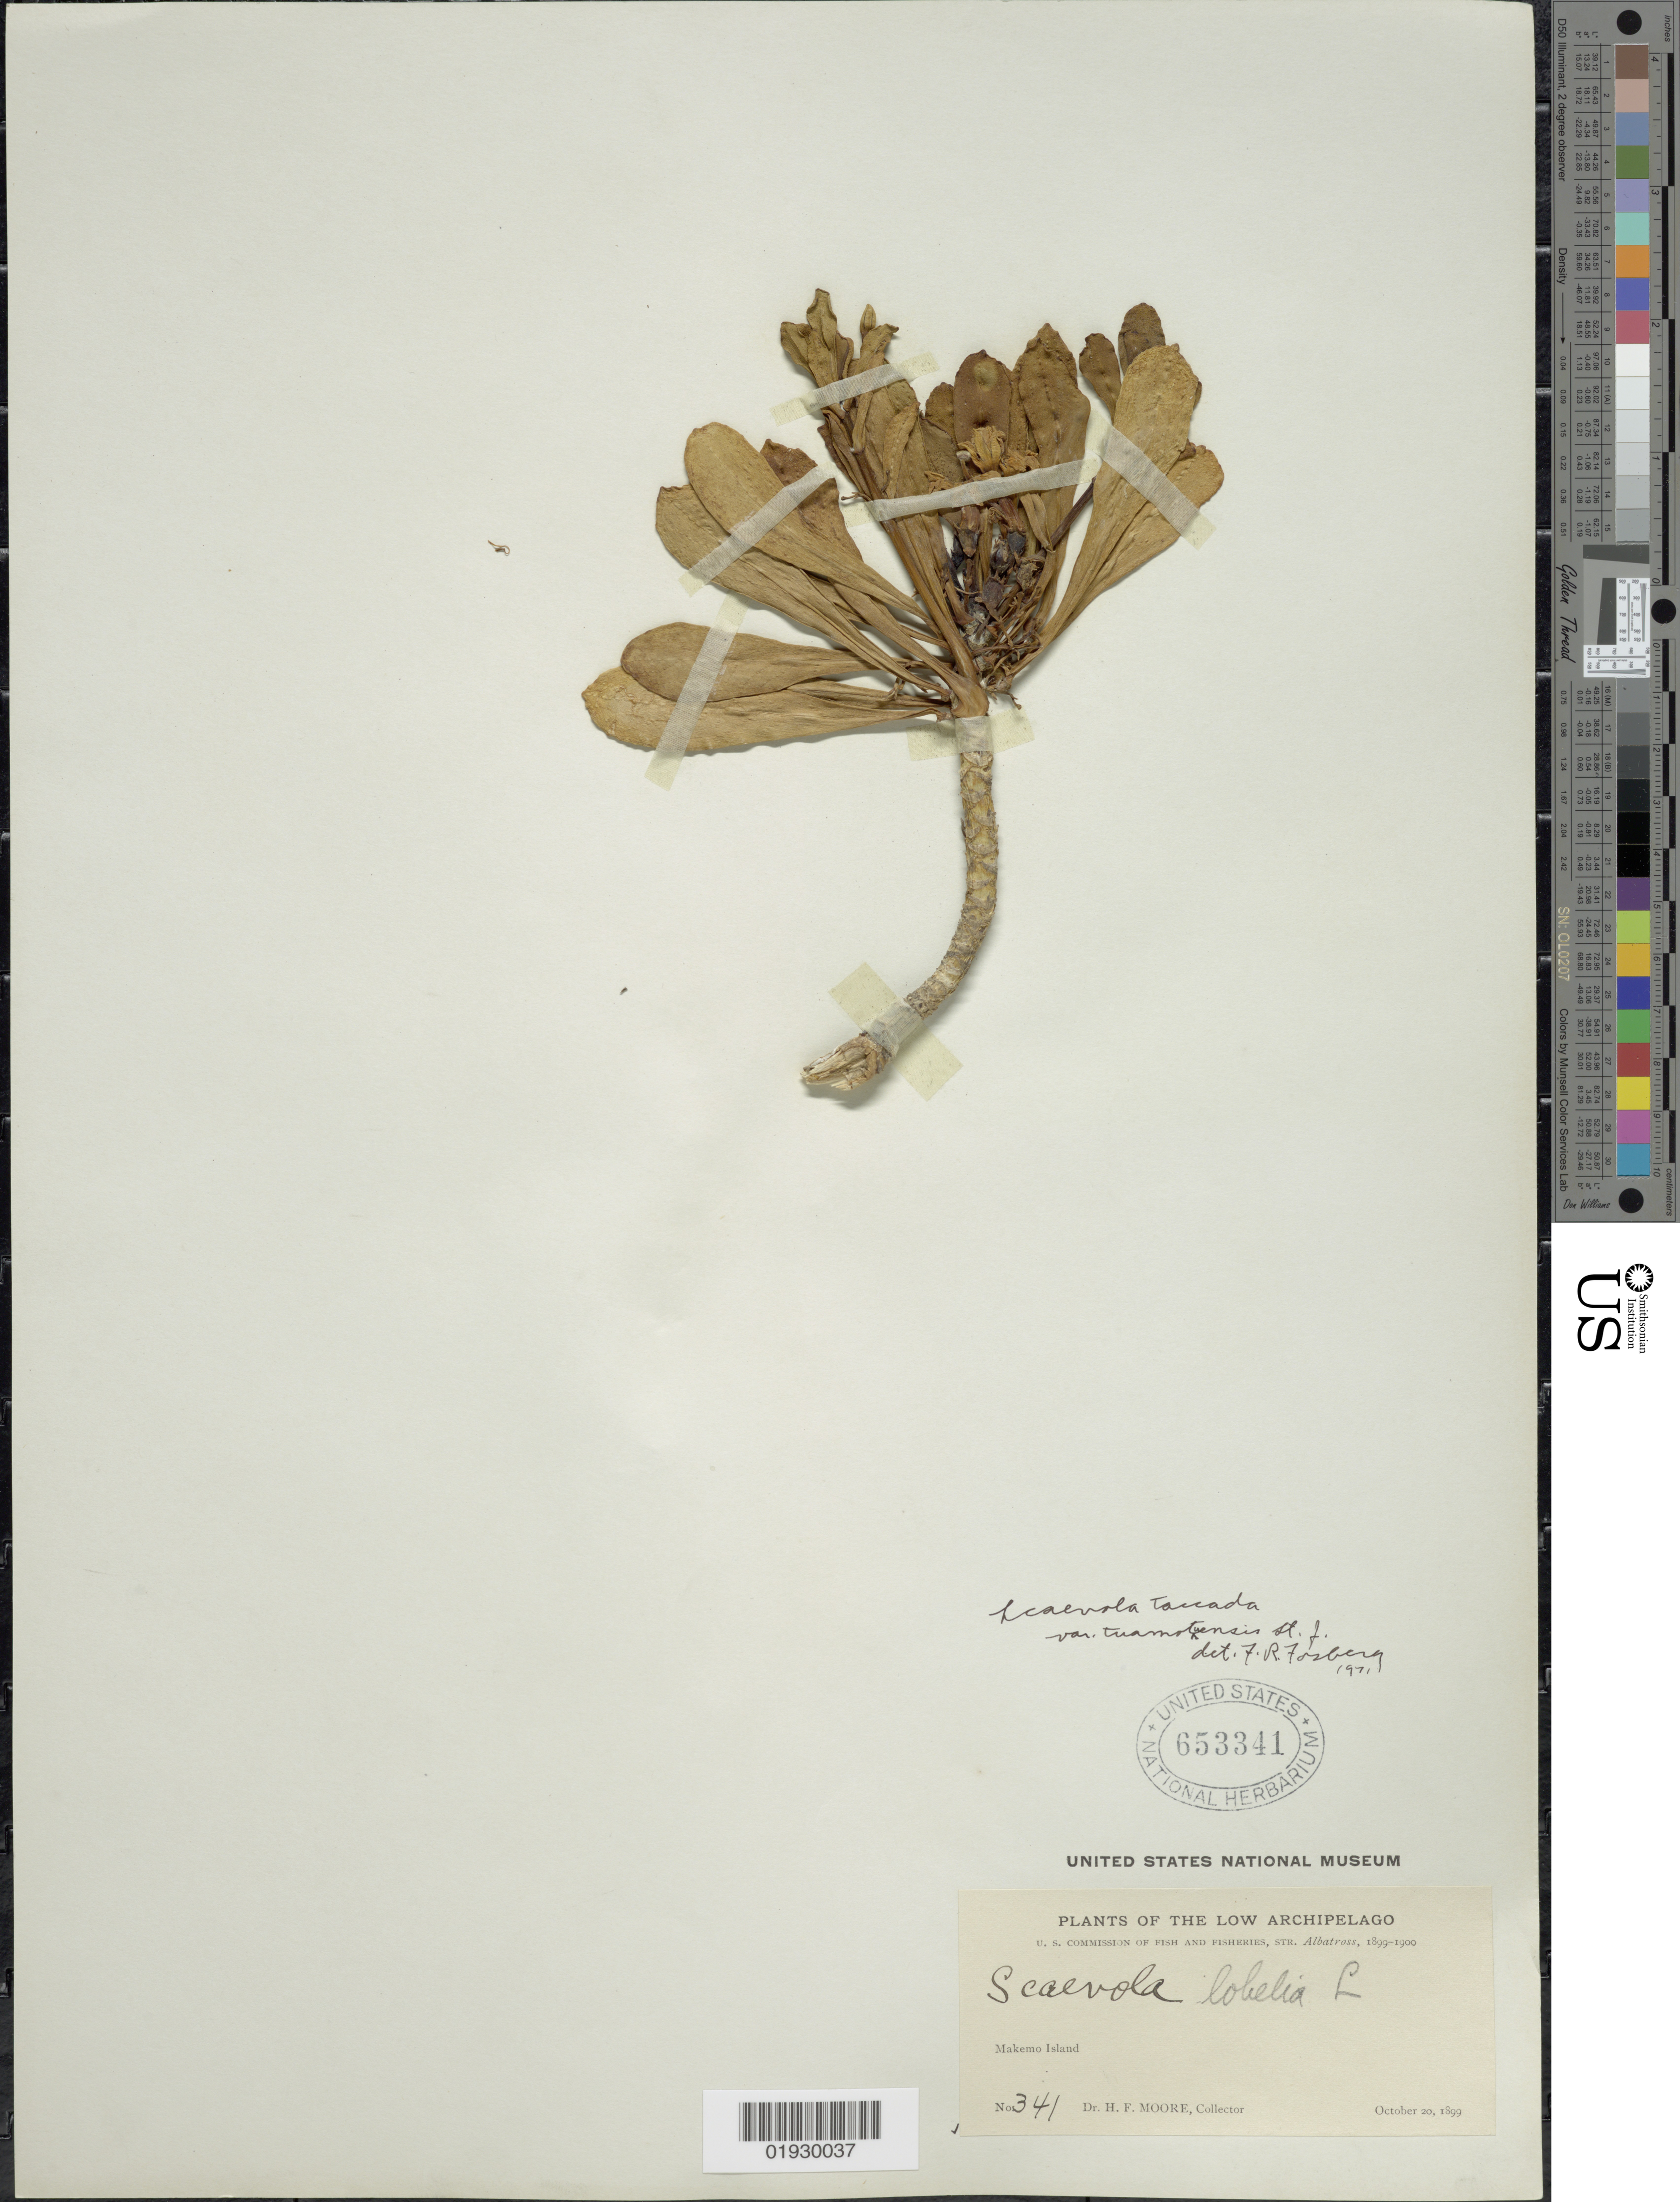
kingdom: Plantae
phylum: Tracheophyta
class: Magnoliopsida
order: Asterales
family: Goodeniaceae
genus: Scaevola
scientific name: Scaevola taccada var. tuamotensis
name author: H. St. John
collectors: H. F. Moore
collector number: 341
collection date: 1899-10-20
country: French Polynesia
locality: The Low Archipelago, Makemo Island.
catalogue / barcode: US 653341